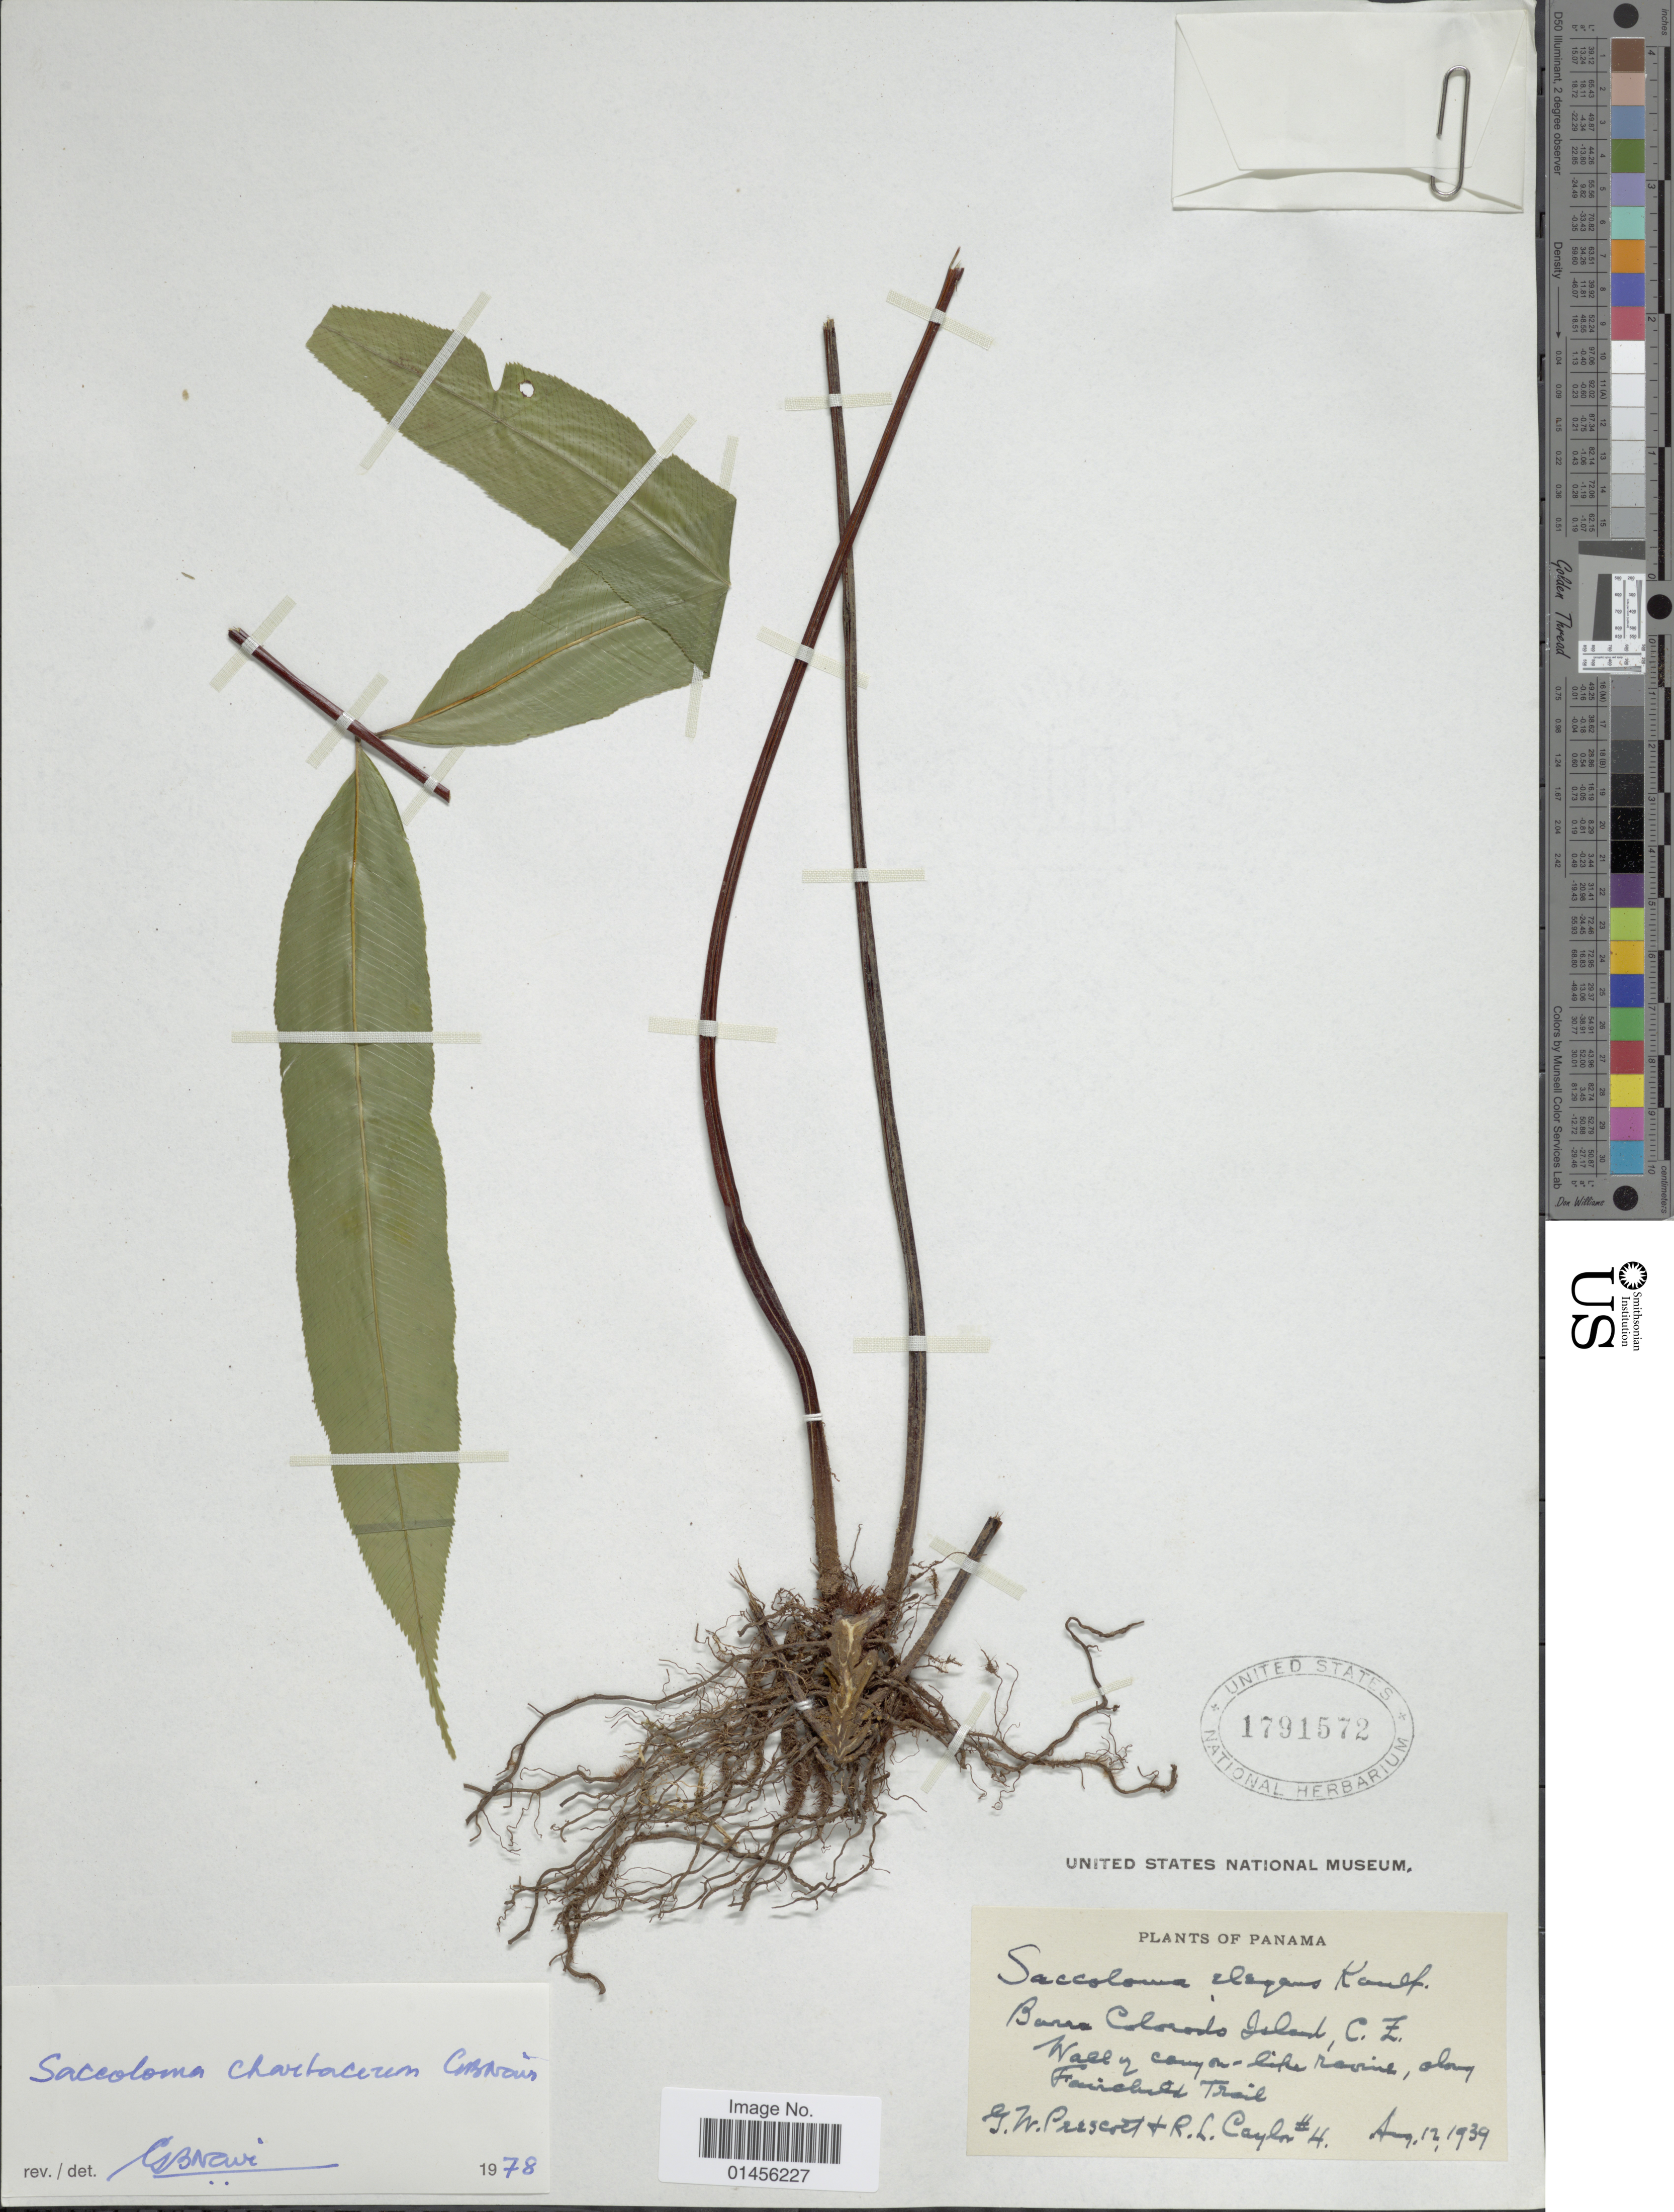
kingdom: Plantae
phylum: Tracheophyta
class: Polypodiopsida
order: Polypodiales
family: Saccolomataceae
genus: Saccoloma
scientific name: Saccoloma elegans subsp. chartaceum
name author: Cremers & K.U. Kramer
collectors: G. Prescott & R. Caylor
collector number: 4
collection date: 1939-08-12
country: Panama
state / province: Panamá Oeste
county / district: Canal Zone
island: Barro Colorado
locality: Barro Colorado Island, Wall of canyon like ravine, along Fairchild Trail.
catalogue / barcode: US 1791572